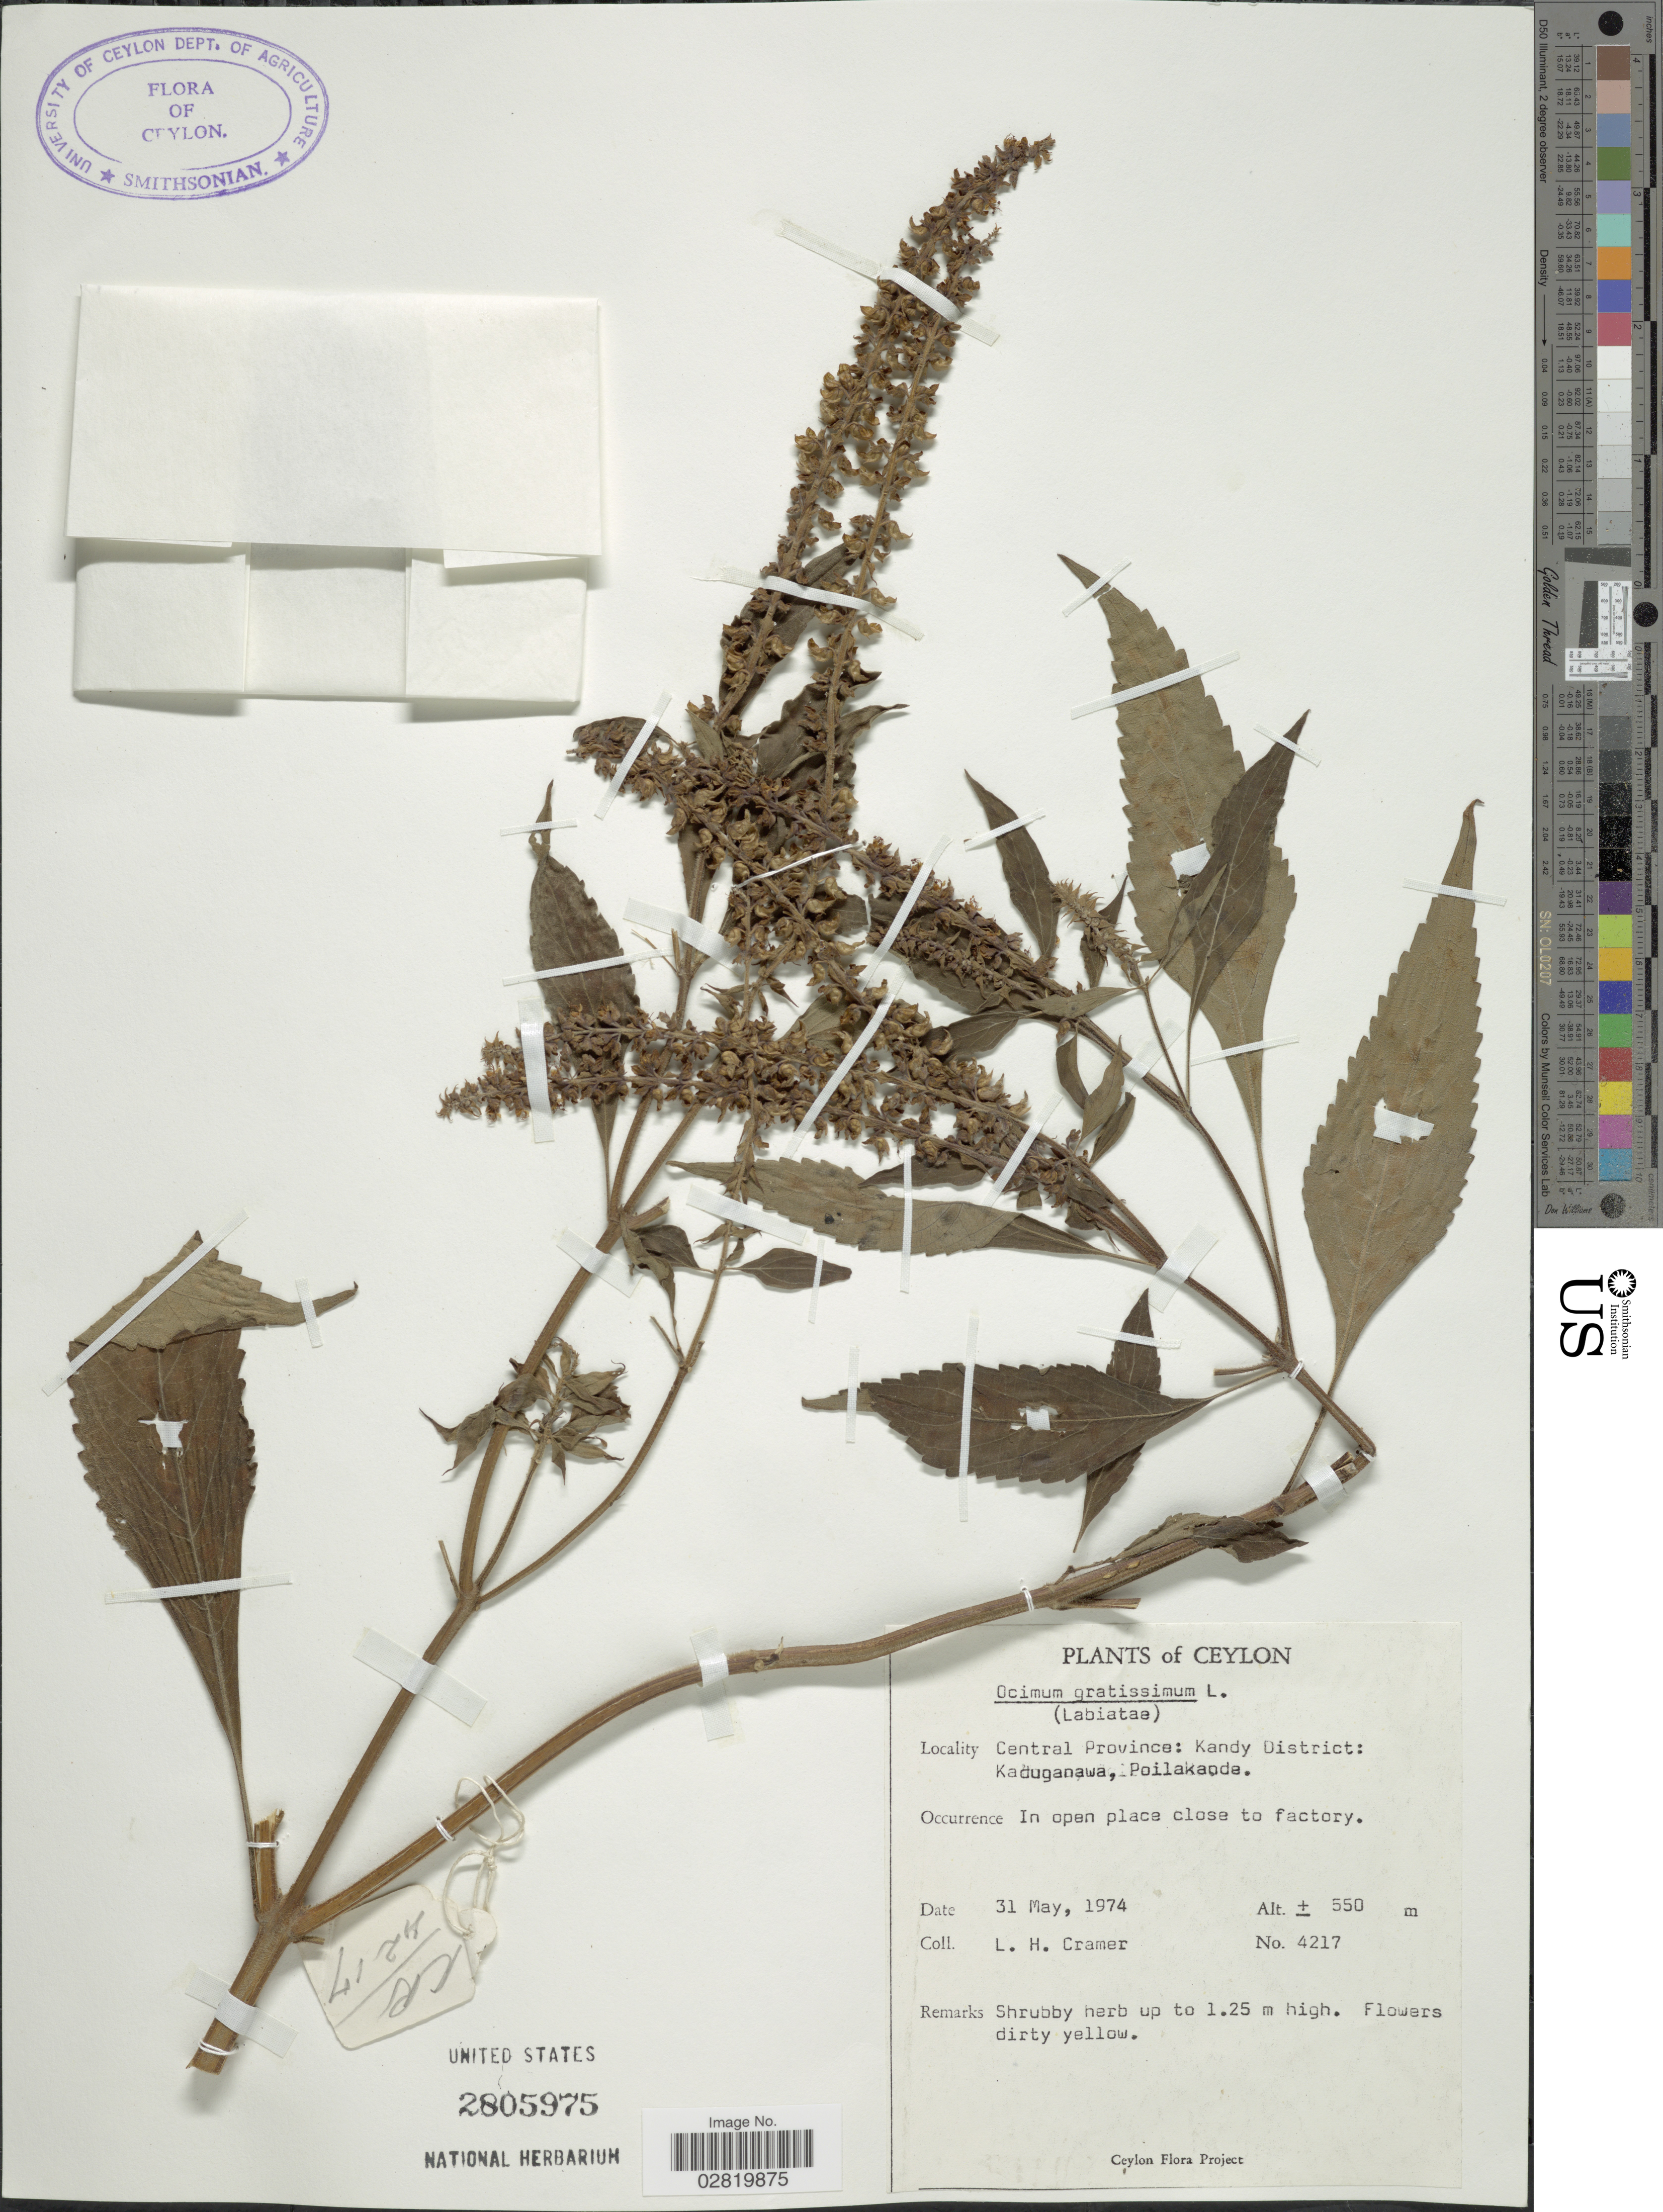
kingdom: Plantae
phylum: Tracheophyta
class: Magnoliopsida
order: Lamiales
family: Lamiaceae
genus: Ocimum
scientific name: Ocimum gratissimum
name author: L.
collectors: L. H. Cramer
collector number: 4217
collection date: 1974-05-31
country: Sri Lanka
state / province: Central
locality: Ceylon, Central Province: Kandy District: Kaduganawa, Poilakande, In open place close to factory.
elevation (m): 550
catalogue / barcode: US 2805975